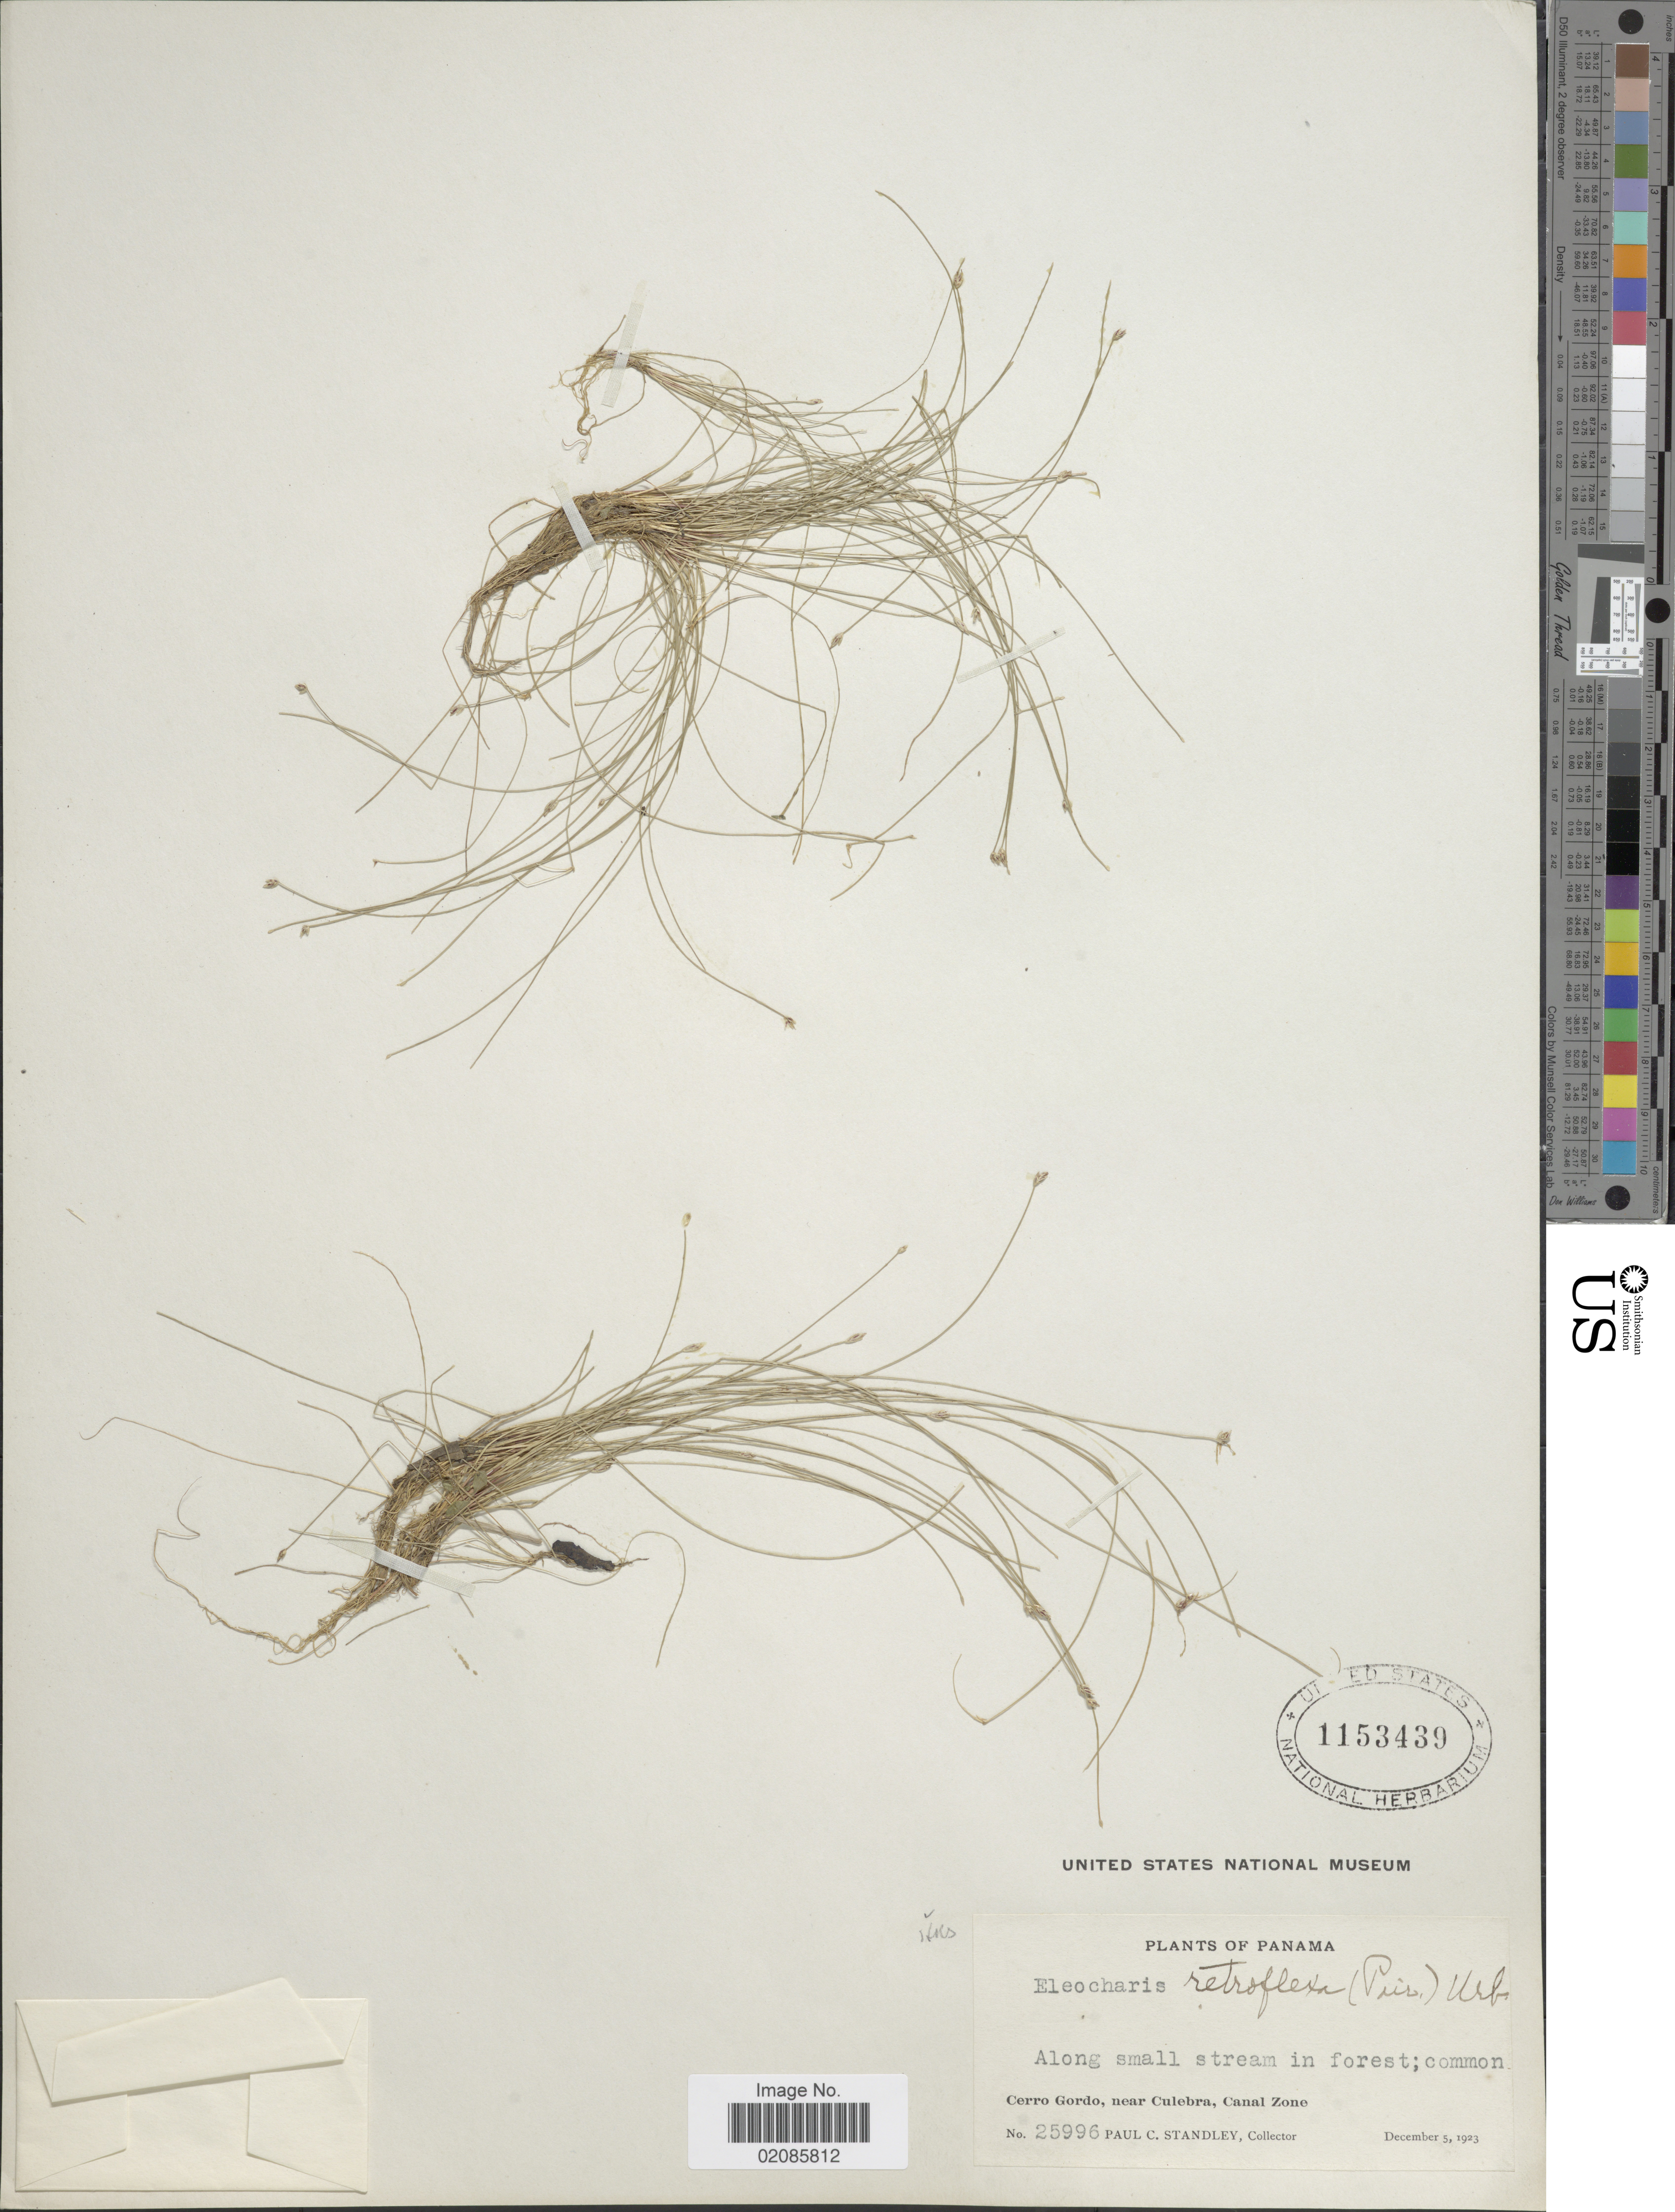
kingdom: Plantae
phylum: Tracheophyta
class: Liliopsida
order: Poales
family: Cyperaceae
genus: Eleocharis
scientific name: Eleocharis retroflexa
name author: (Poir.) Urb.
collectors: P. C. Standley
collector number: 25996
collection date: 1923-12-05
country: Panama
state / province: Colón / Panamá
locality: Cerro Gordo, near Culebra, Canal Zone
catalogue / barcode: US 1153439